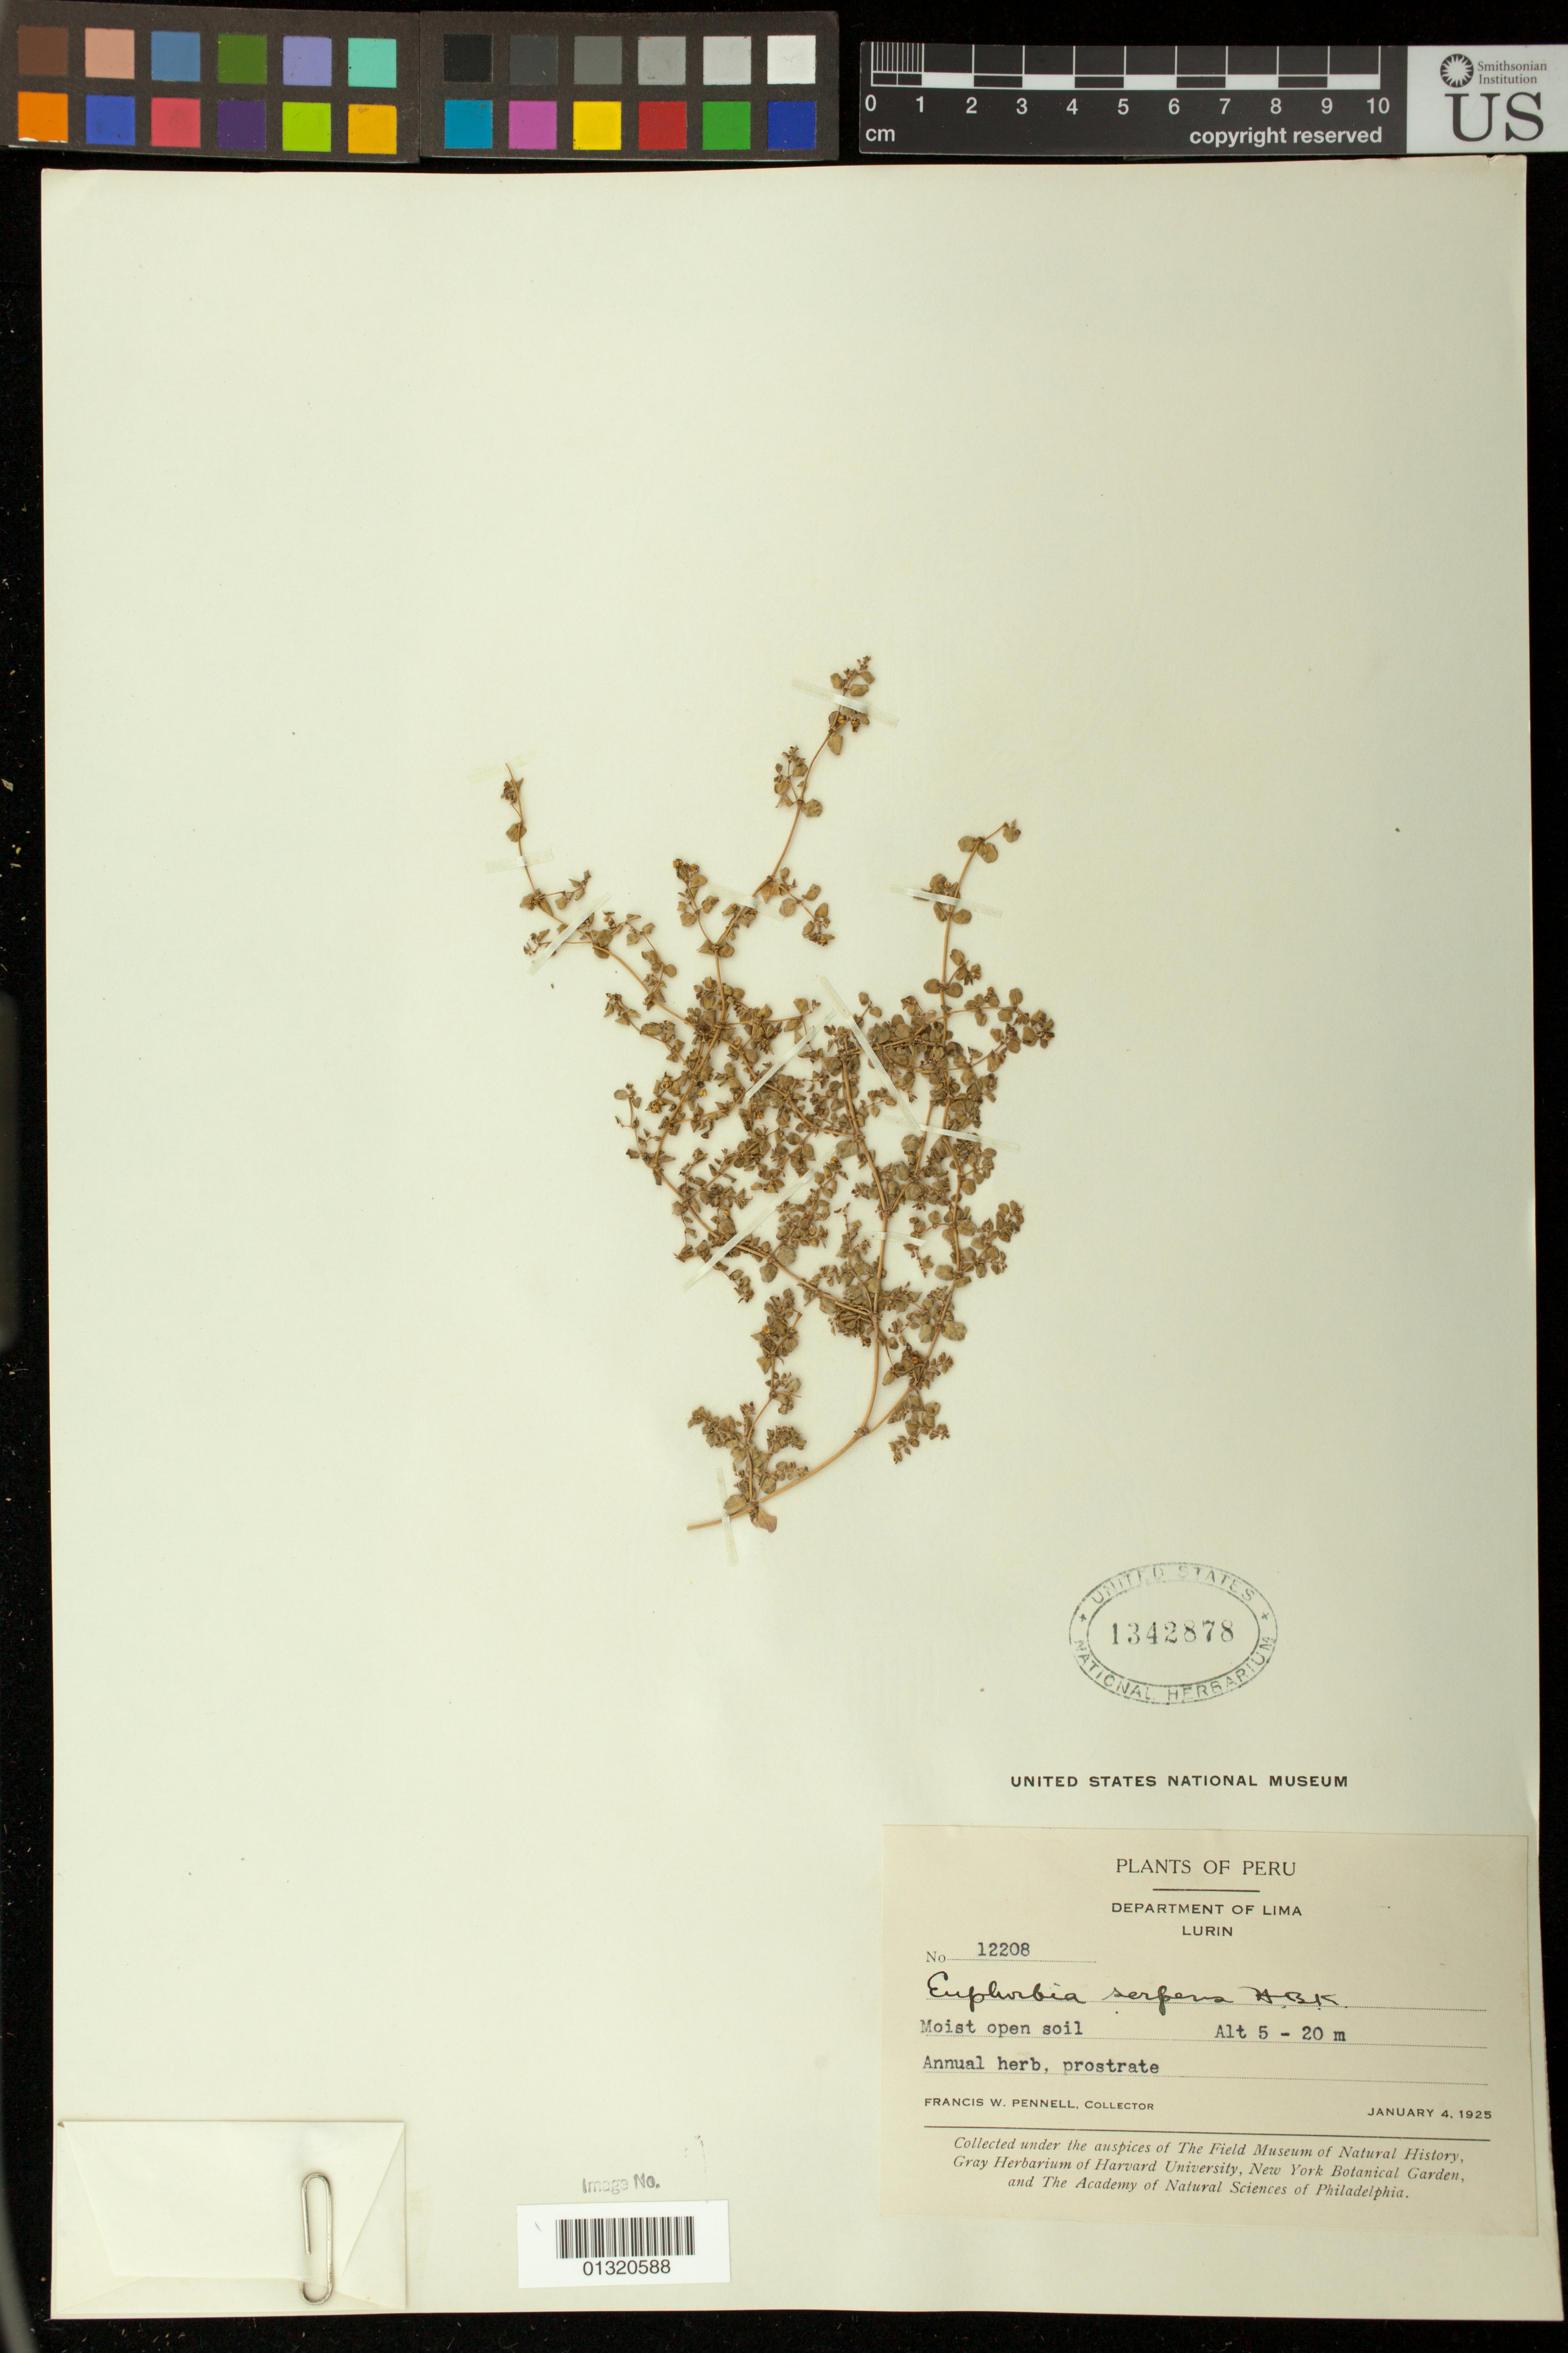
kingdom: Plantae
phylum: Tracheophyta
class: Magnoliopsida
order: Malpighiales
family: Euphorbiaceae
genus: Euphorbia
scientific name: Euphorbia serpens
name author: Kunth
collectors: F. W. Pennell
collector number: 12208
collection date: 1925-01-04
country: Peru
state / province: Lima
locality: Lurin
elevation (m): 5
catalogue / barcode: US 1342878